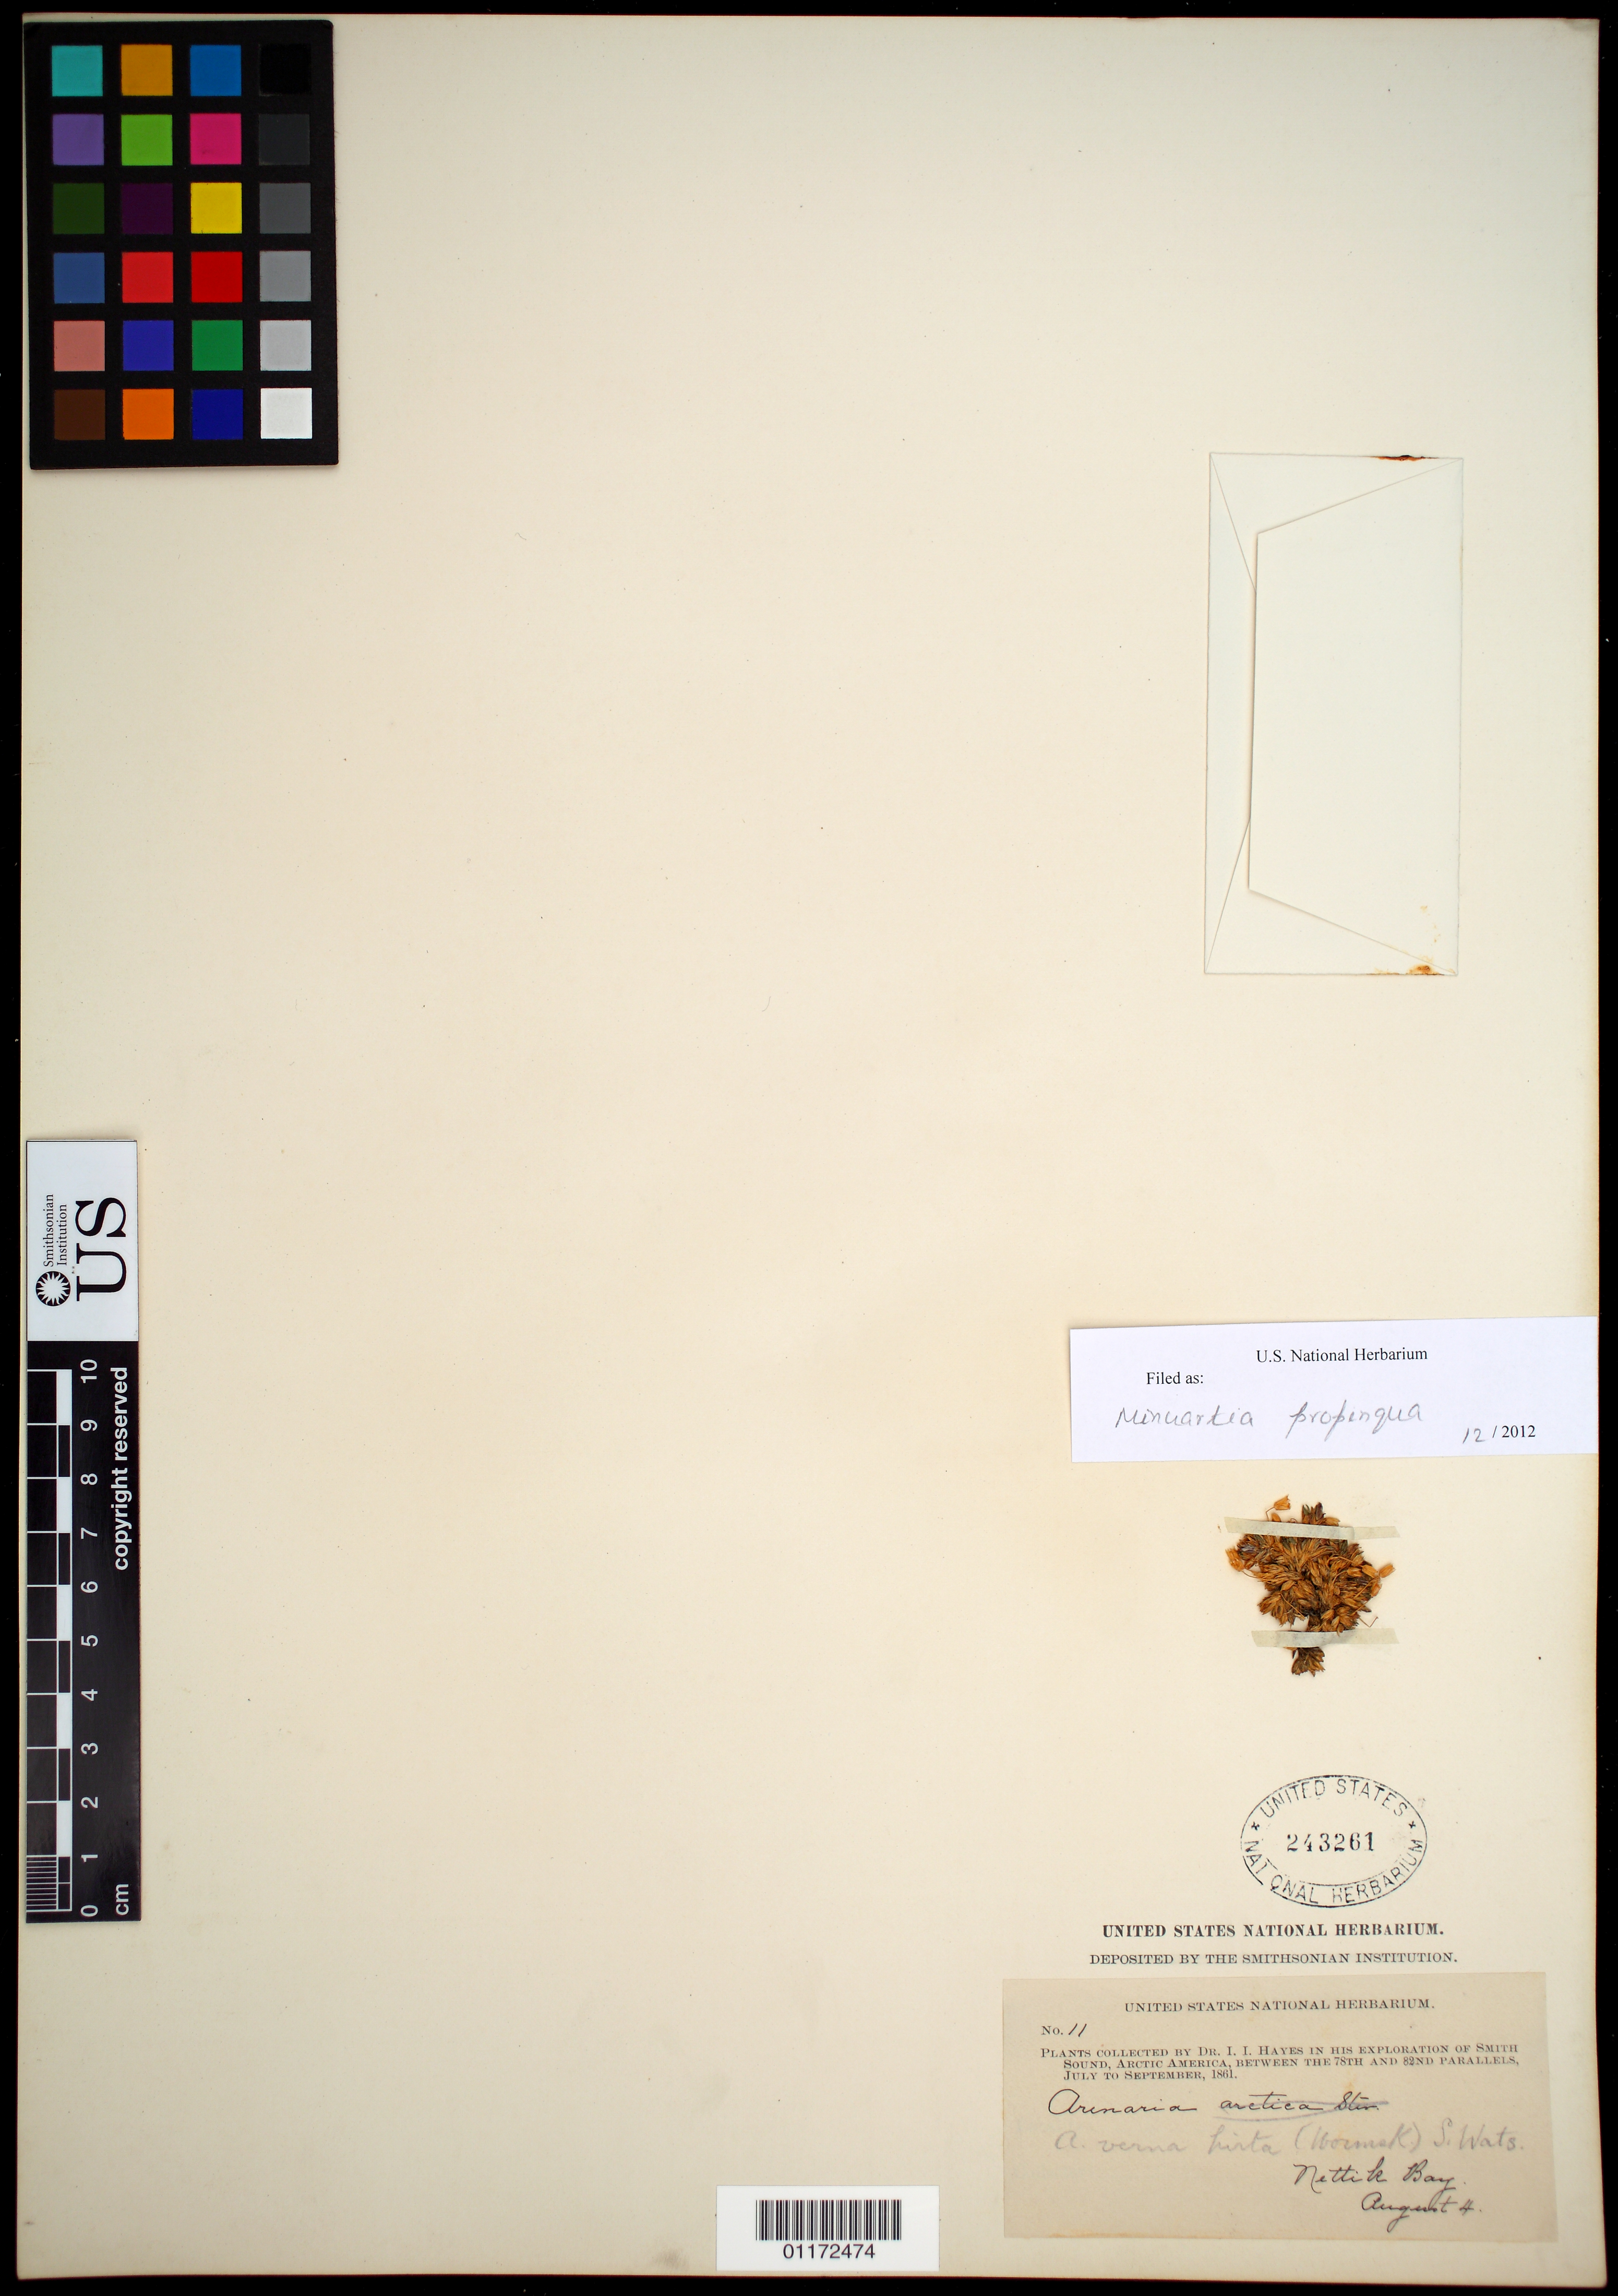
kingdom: Plantae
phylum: Tracheophyta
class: Magnoliopsida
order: Caryophyllales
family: Caryophyllaceae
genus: Minuartia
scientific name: Minuartia propinqua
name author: (Richardson) House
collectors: W. M. Canby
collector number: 43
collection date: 1883-08-04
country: United States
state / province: Montana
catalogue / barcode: US 129440